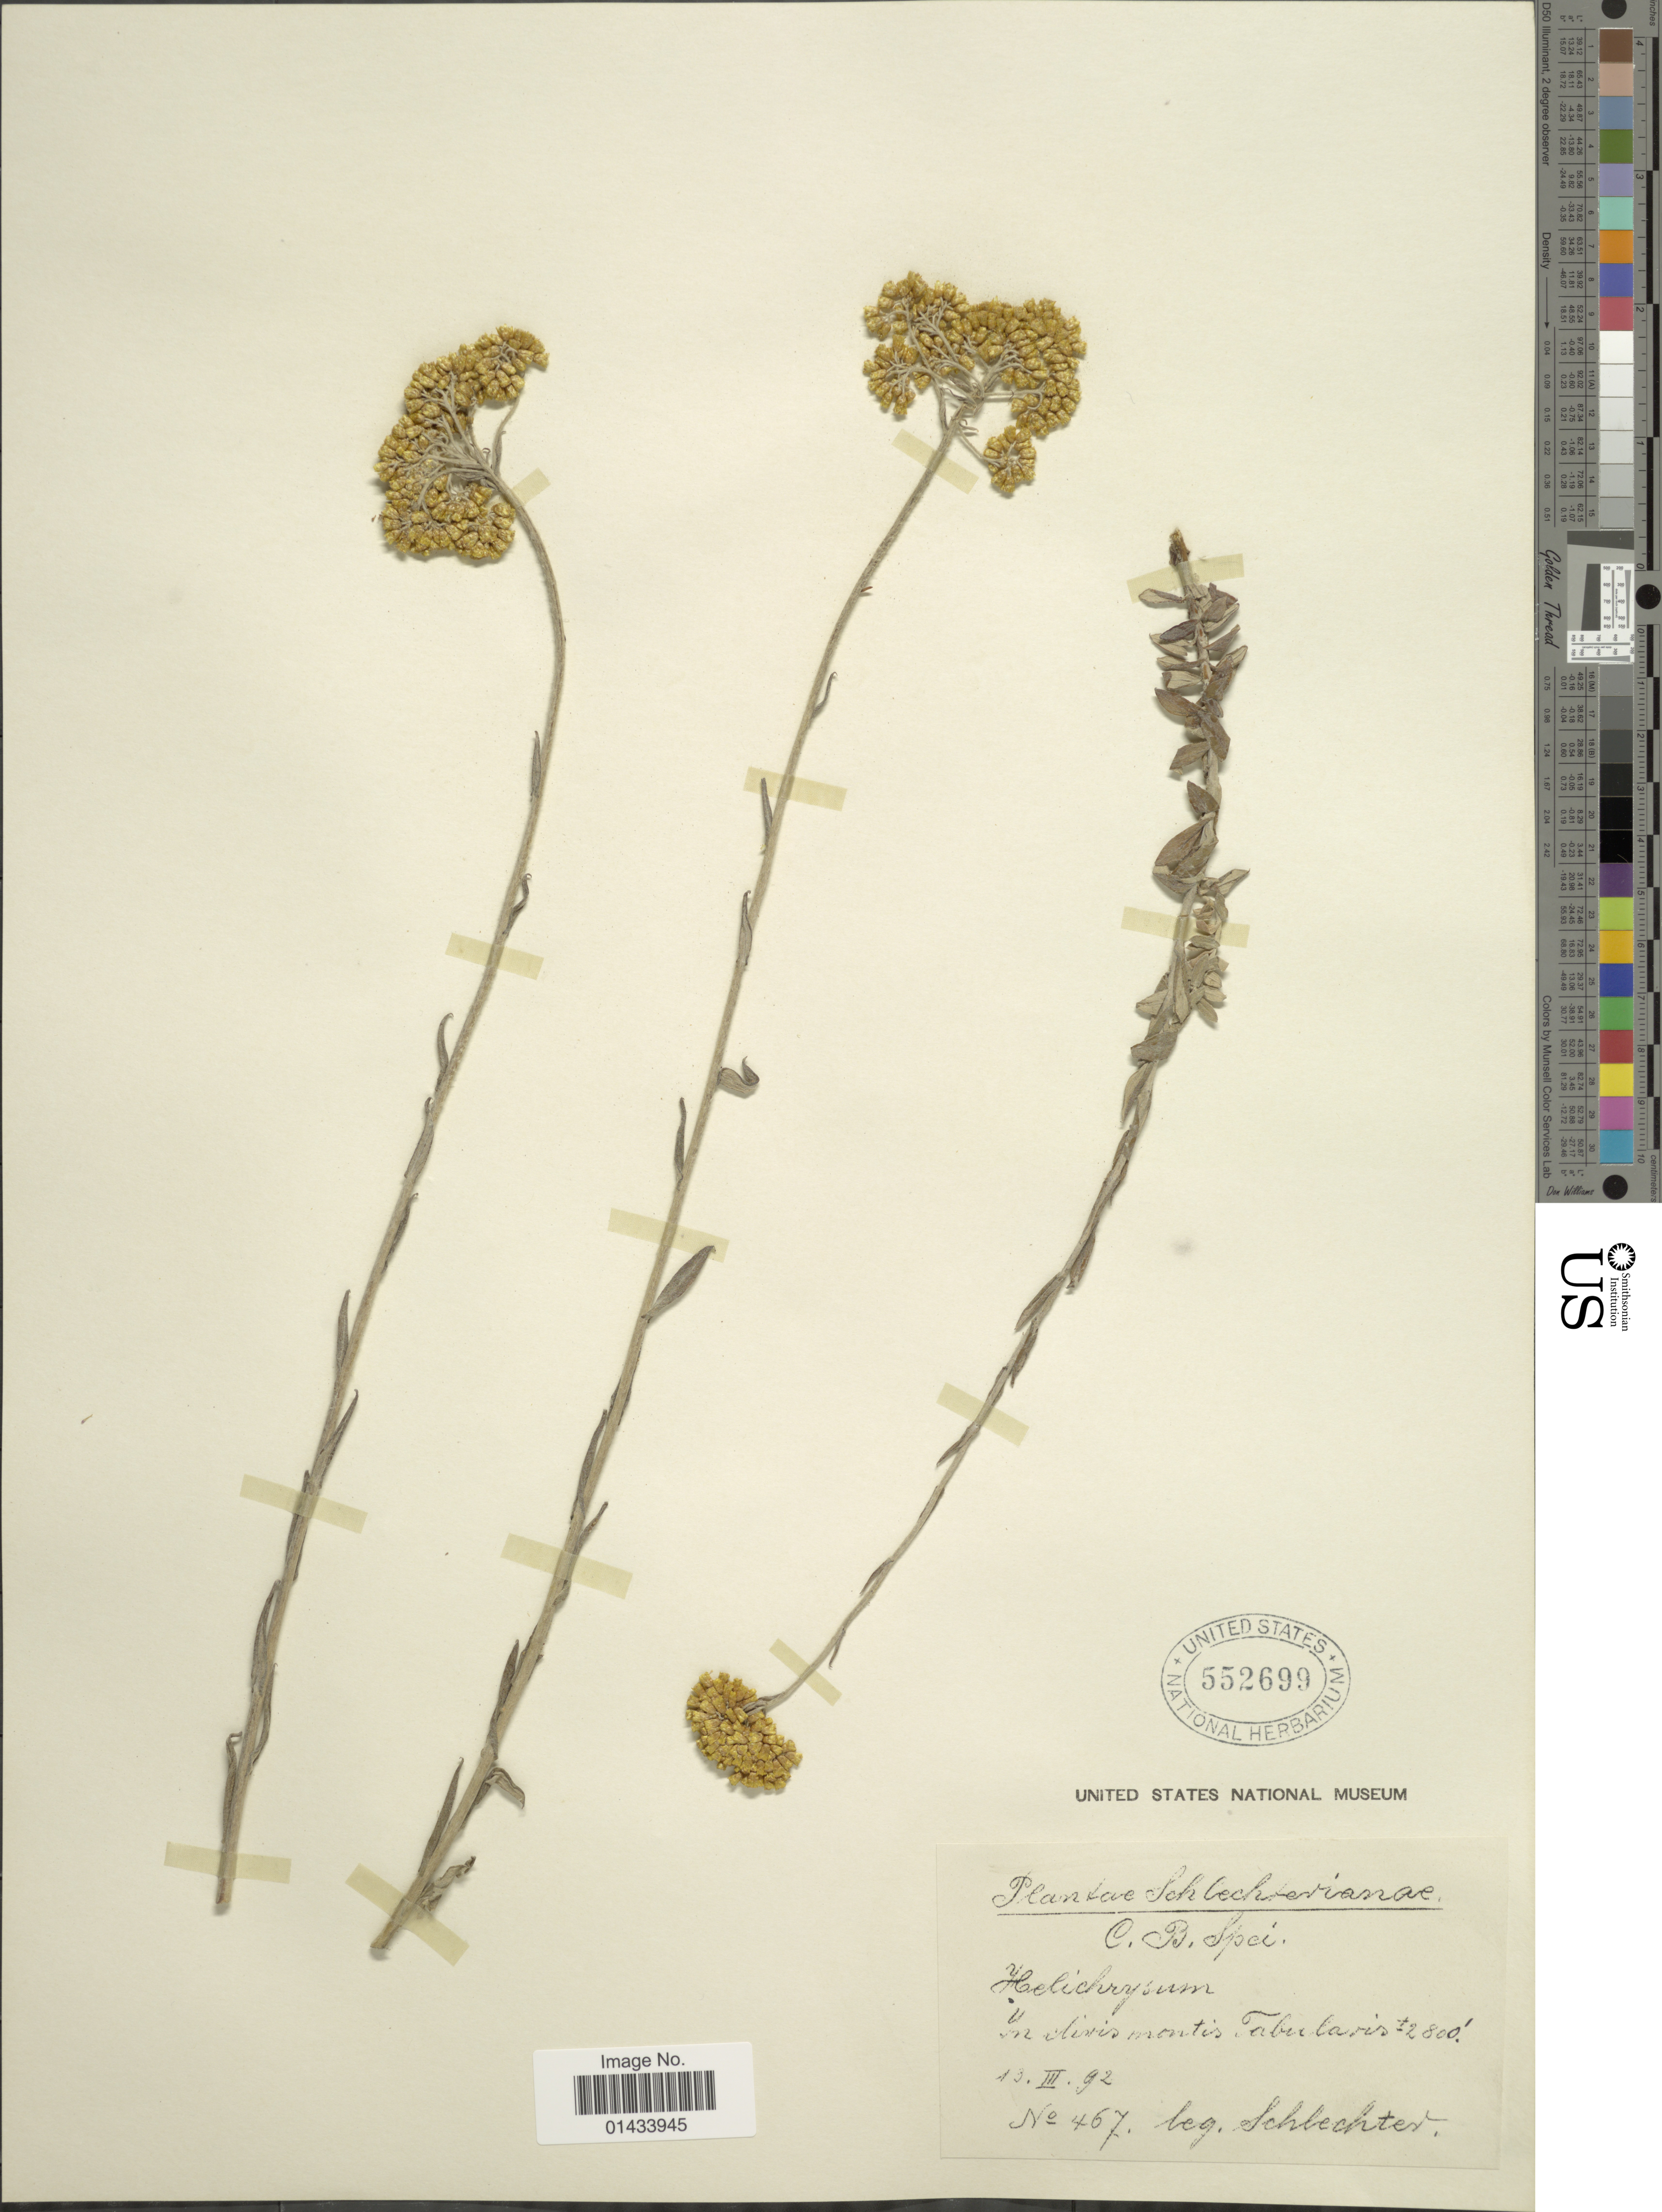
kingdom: Plantae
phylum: Tracheophyta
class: Magnoliopsida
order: Asterales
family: Asteraceae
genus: Helichrysum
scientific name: Helichrysum sp.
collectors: Schlechten.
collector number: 467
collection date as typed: Transcribed d/m/y: 13/3/92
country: Lesotho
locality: In cilvis montis Taberlavis [interpreted], C.B. Spei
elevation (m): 853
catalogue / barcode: US 552699